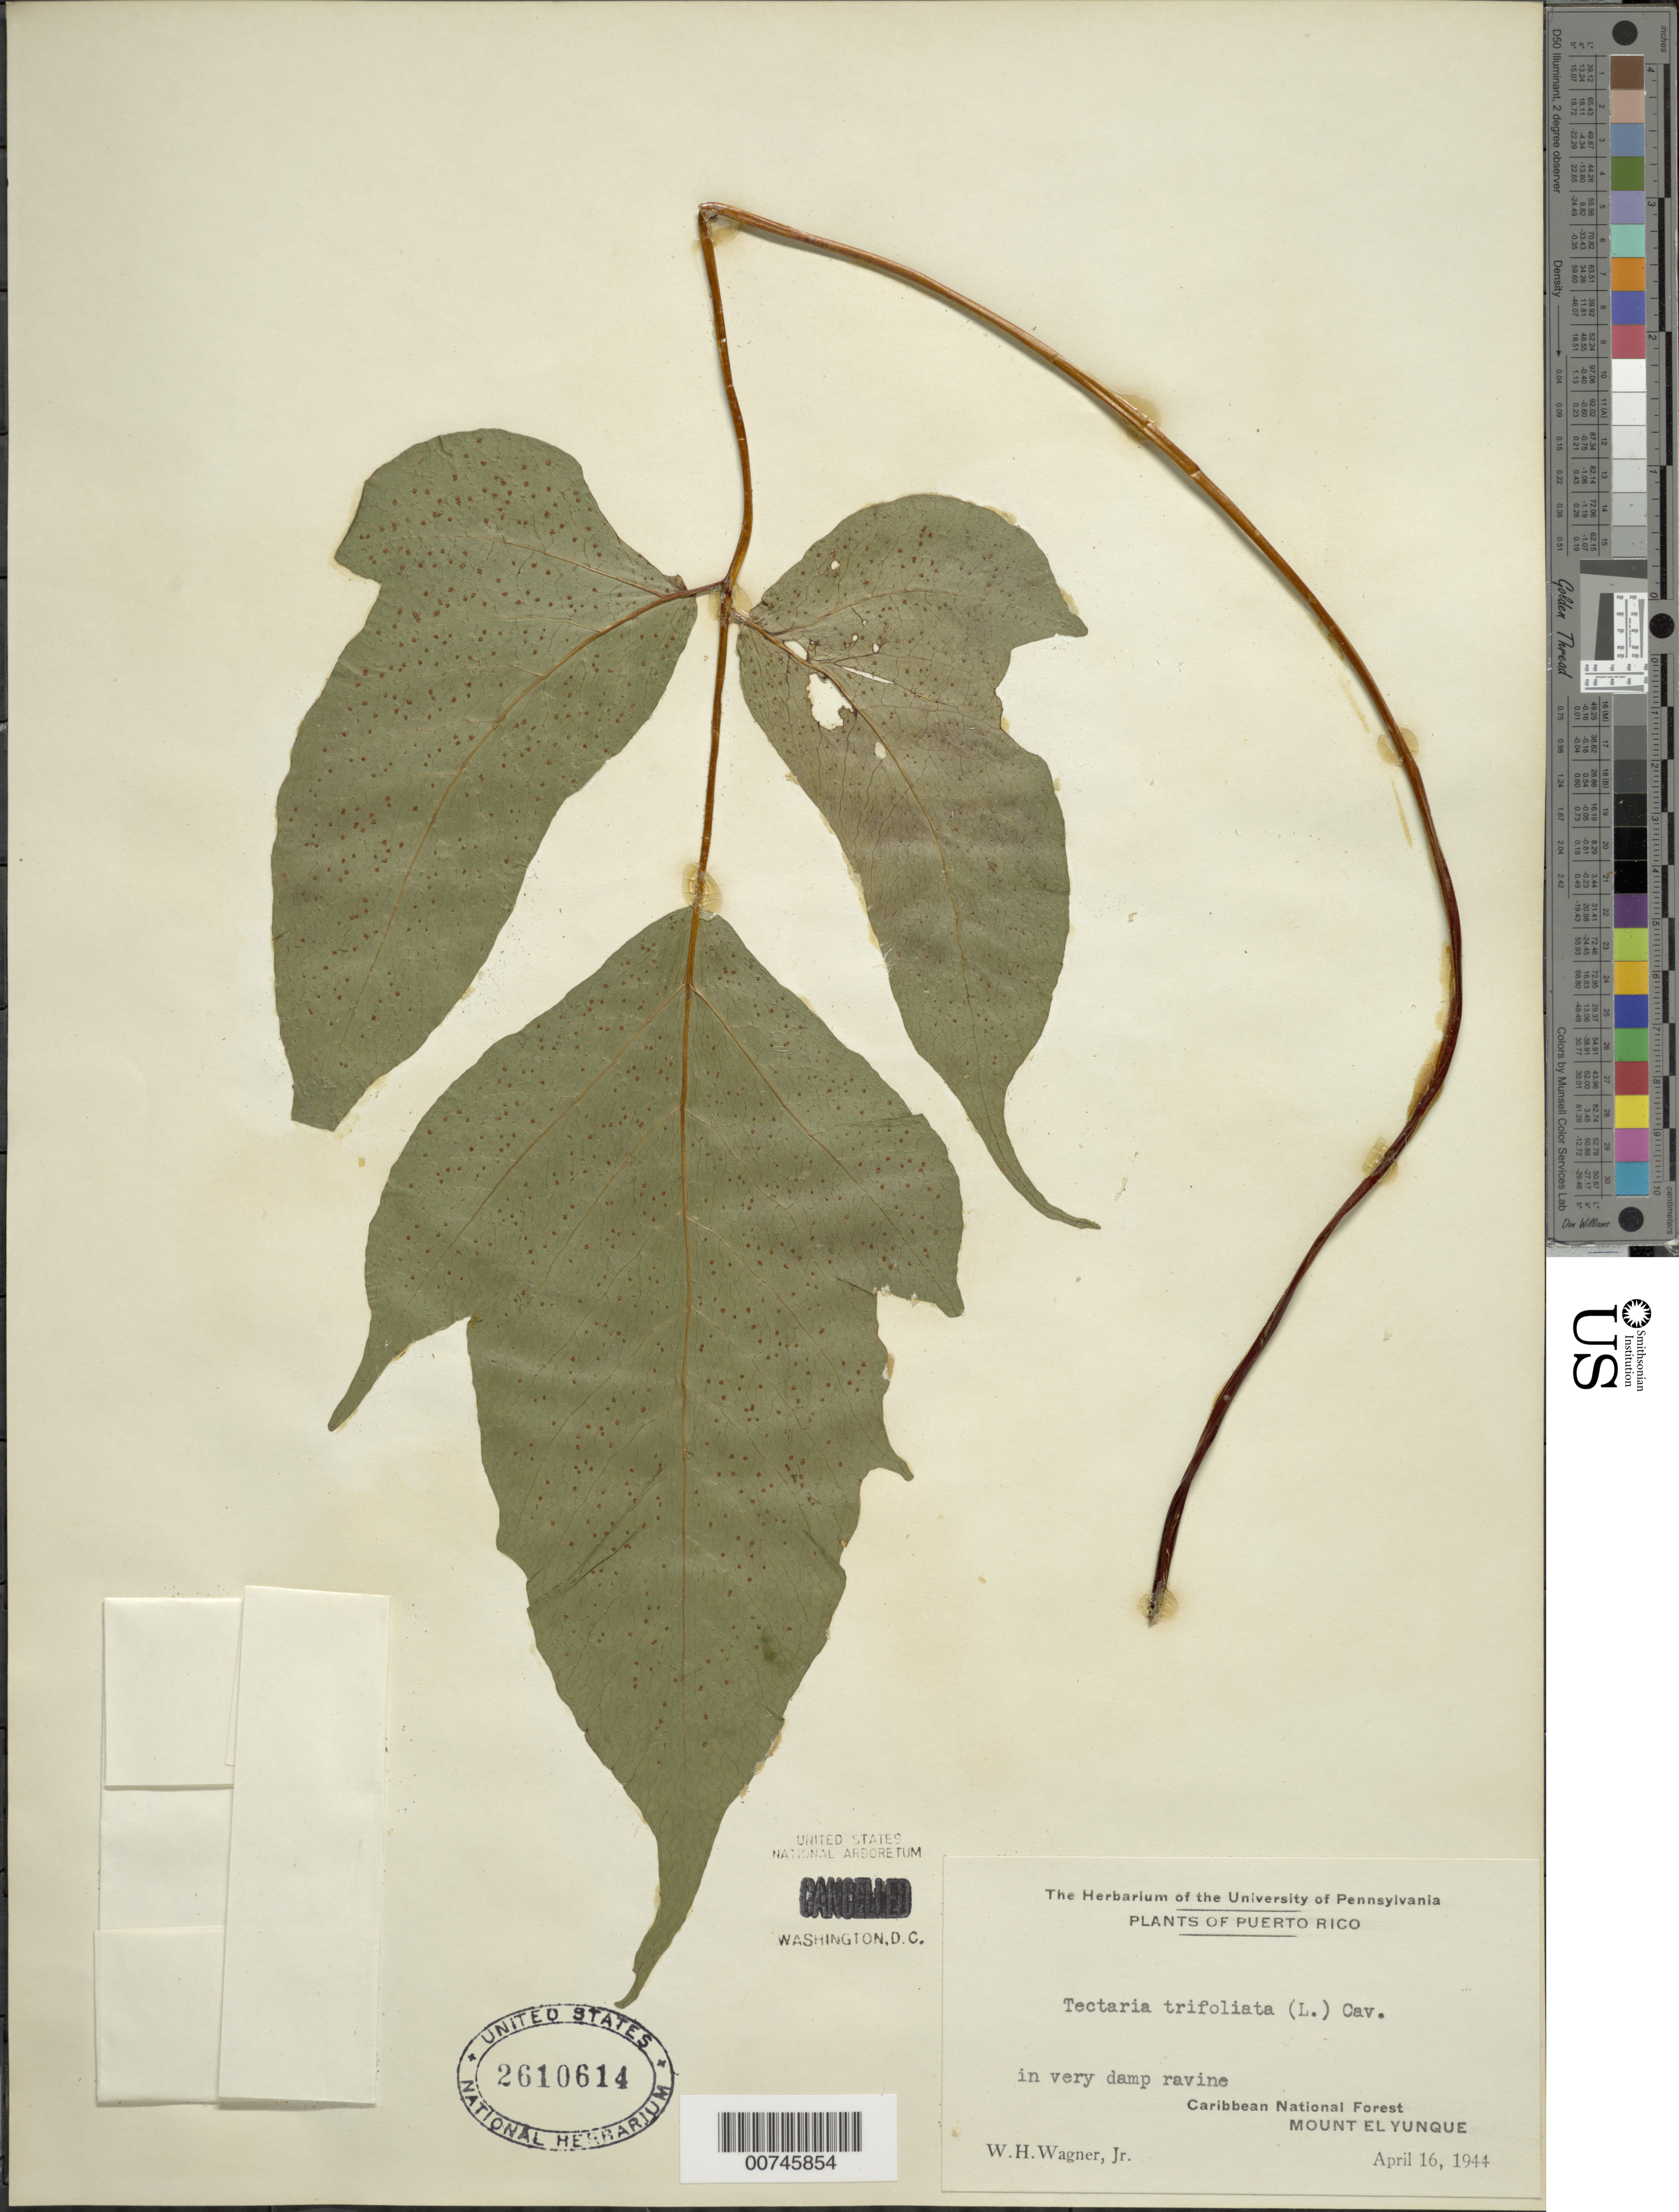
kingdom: Plantae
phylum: Tracheophyta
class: Polypodiopsida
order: Polypodiales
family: Tectariaceae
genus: Tectaria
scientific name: Tectaria trifoliata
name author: (L.) Cav.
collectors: W. H. Wagner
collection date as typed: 16 Apr 1944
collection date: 1944-04-16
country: Puerto Rico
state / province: Río Grande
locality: Caribbean National Forest, Monte El Yunque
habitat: In very damp ravine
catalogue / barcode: US 2610614